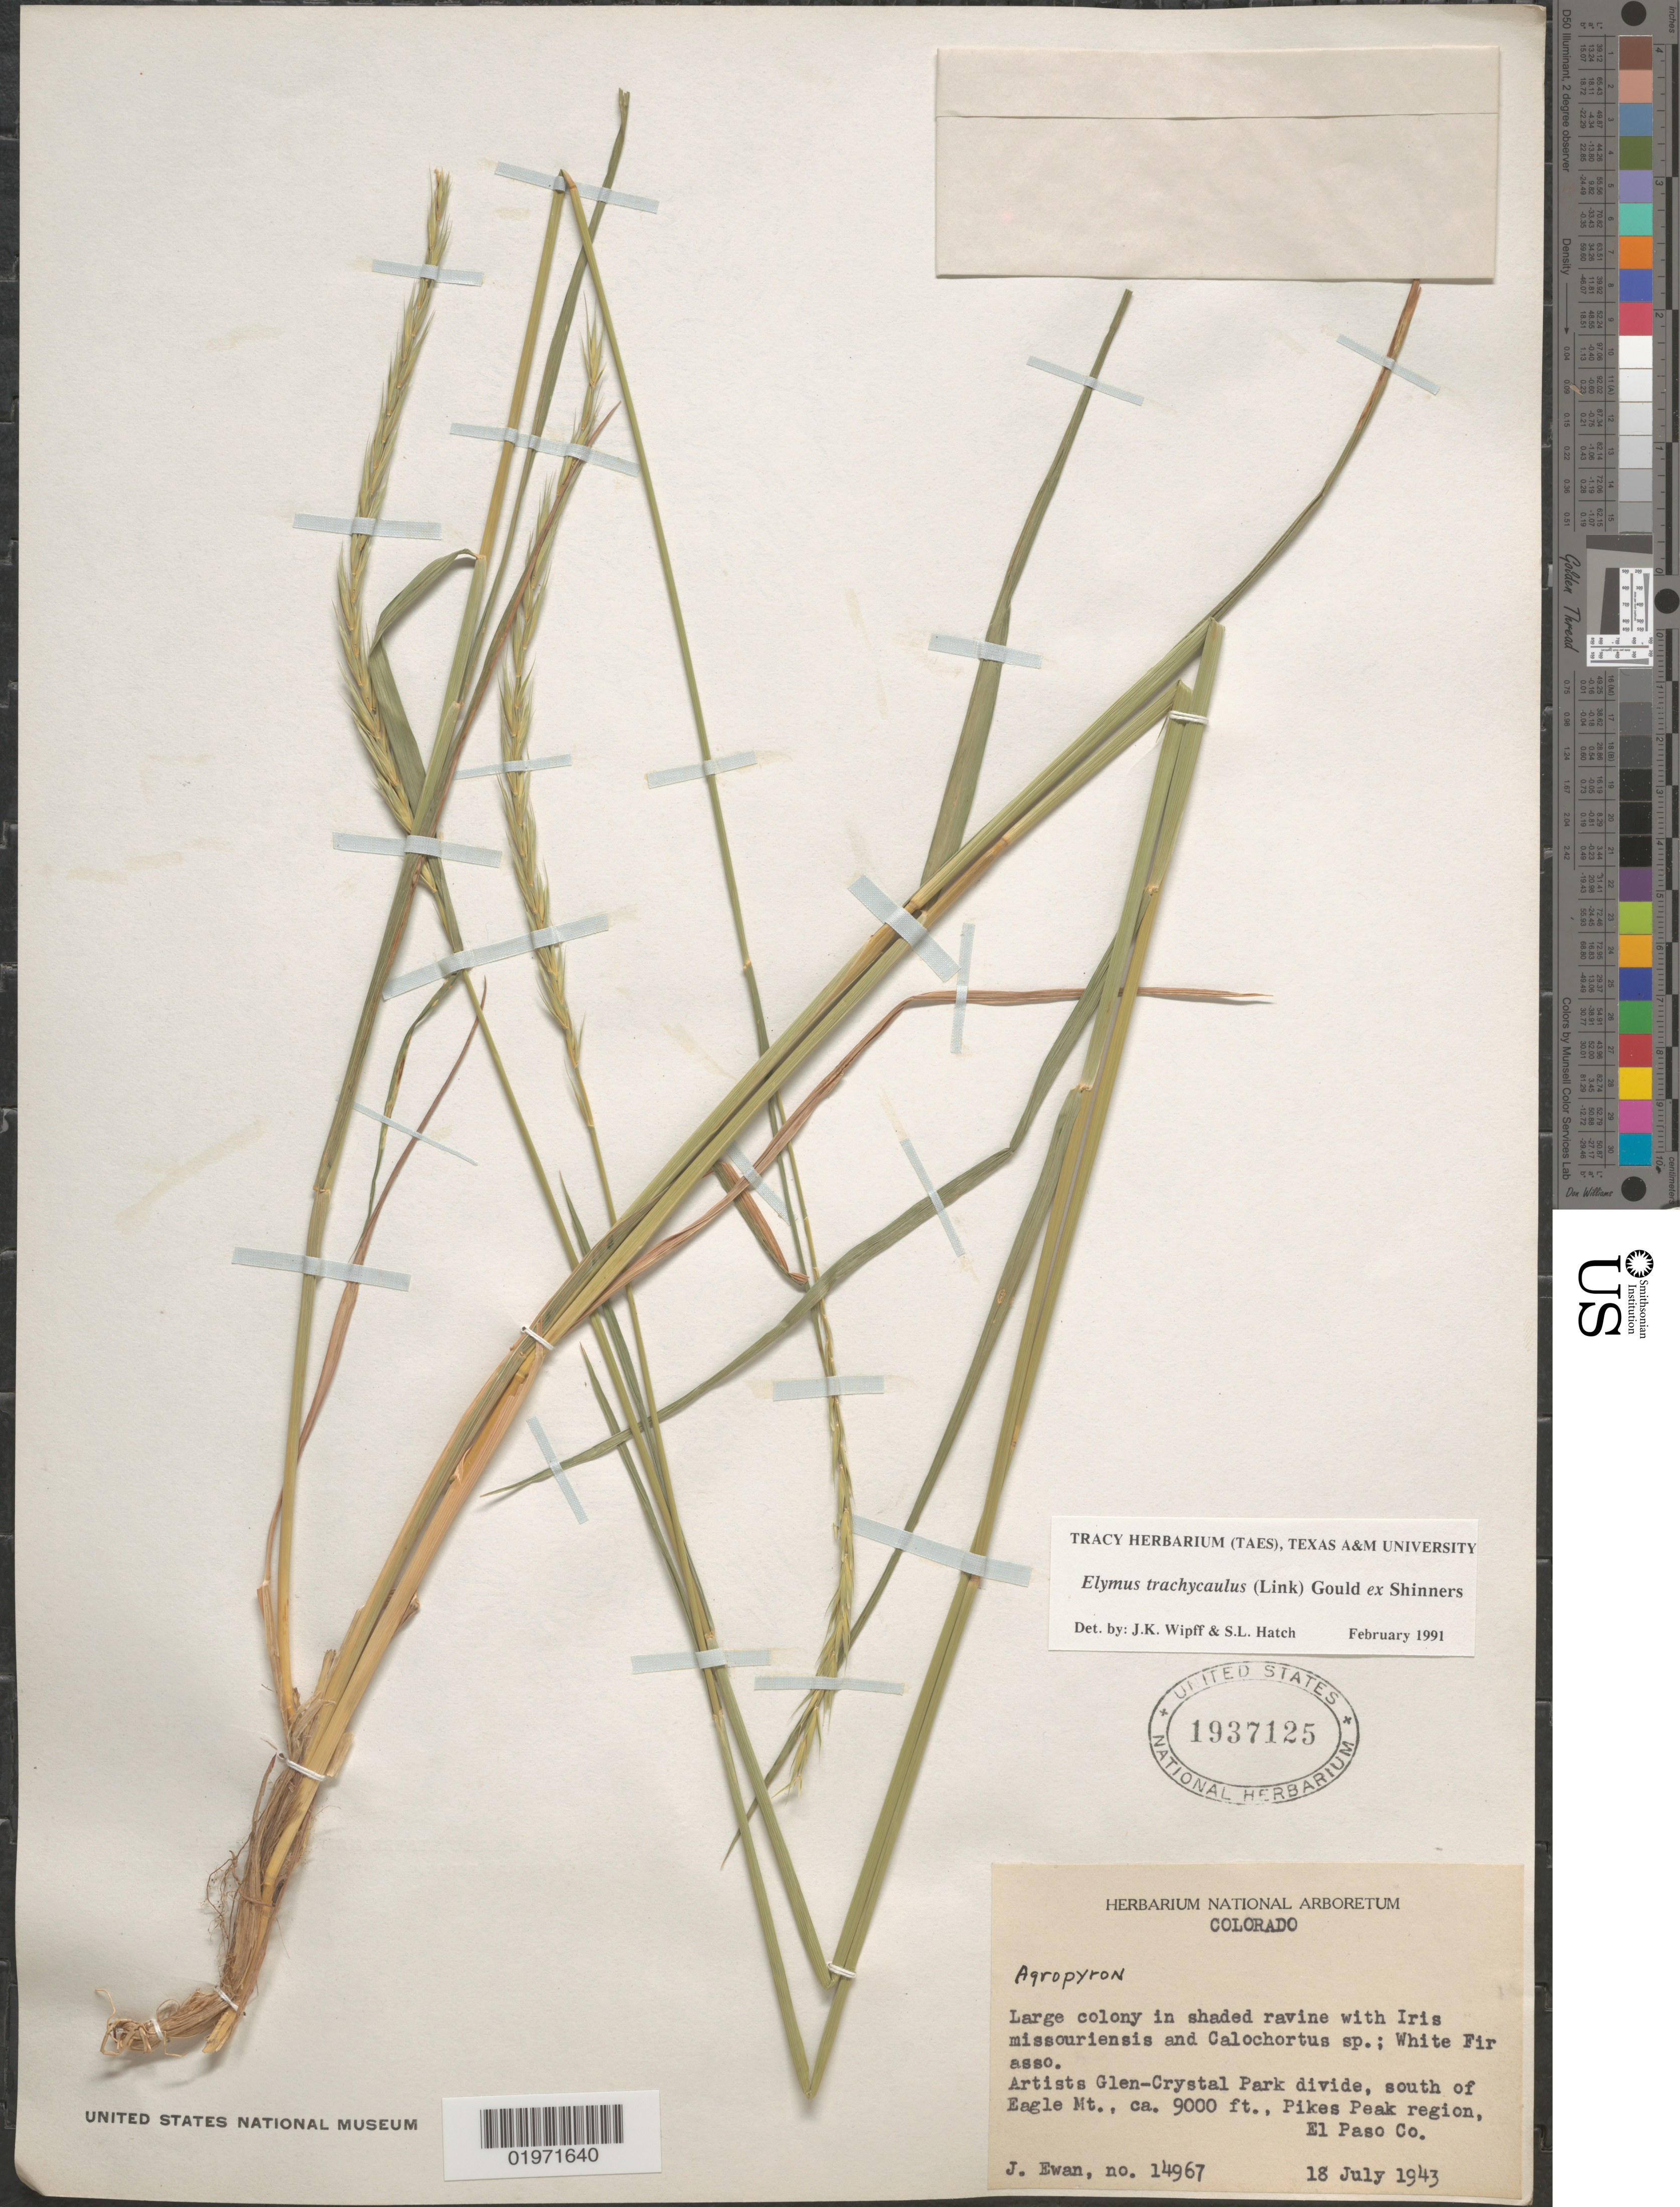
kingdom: Plantae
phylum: Tracheophyta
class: Liliopsida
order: Poales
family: Poaceae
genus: Elymus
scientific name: Elymus trachycaulus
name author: (Link) Gould ex Shinners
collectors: J. A. Ewan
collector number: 14967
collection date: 1943-07-18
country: United States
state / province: Colorado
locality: Artists Glen-Crystal Park divide, south of Eagle Mt., Pikes Peak region, El Paso Co.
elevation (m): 2743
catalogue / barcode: US 1937125